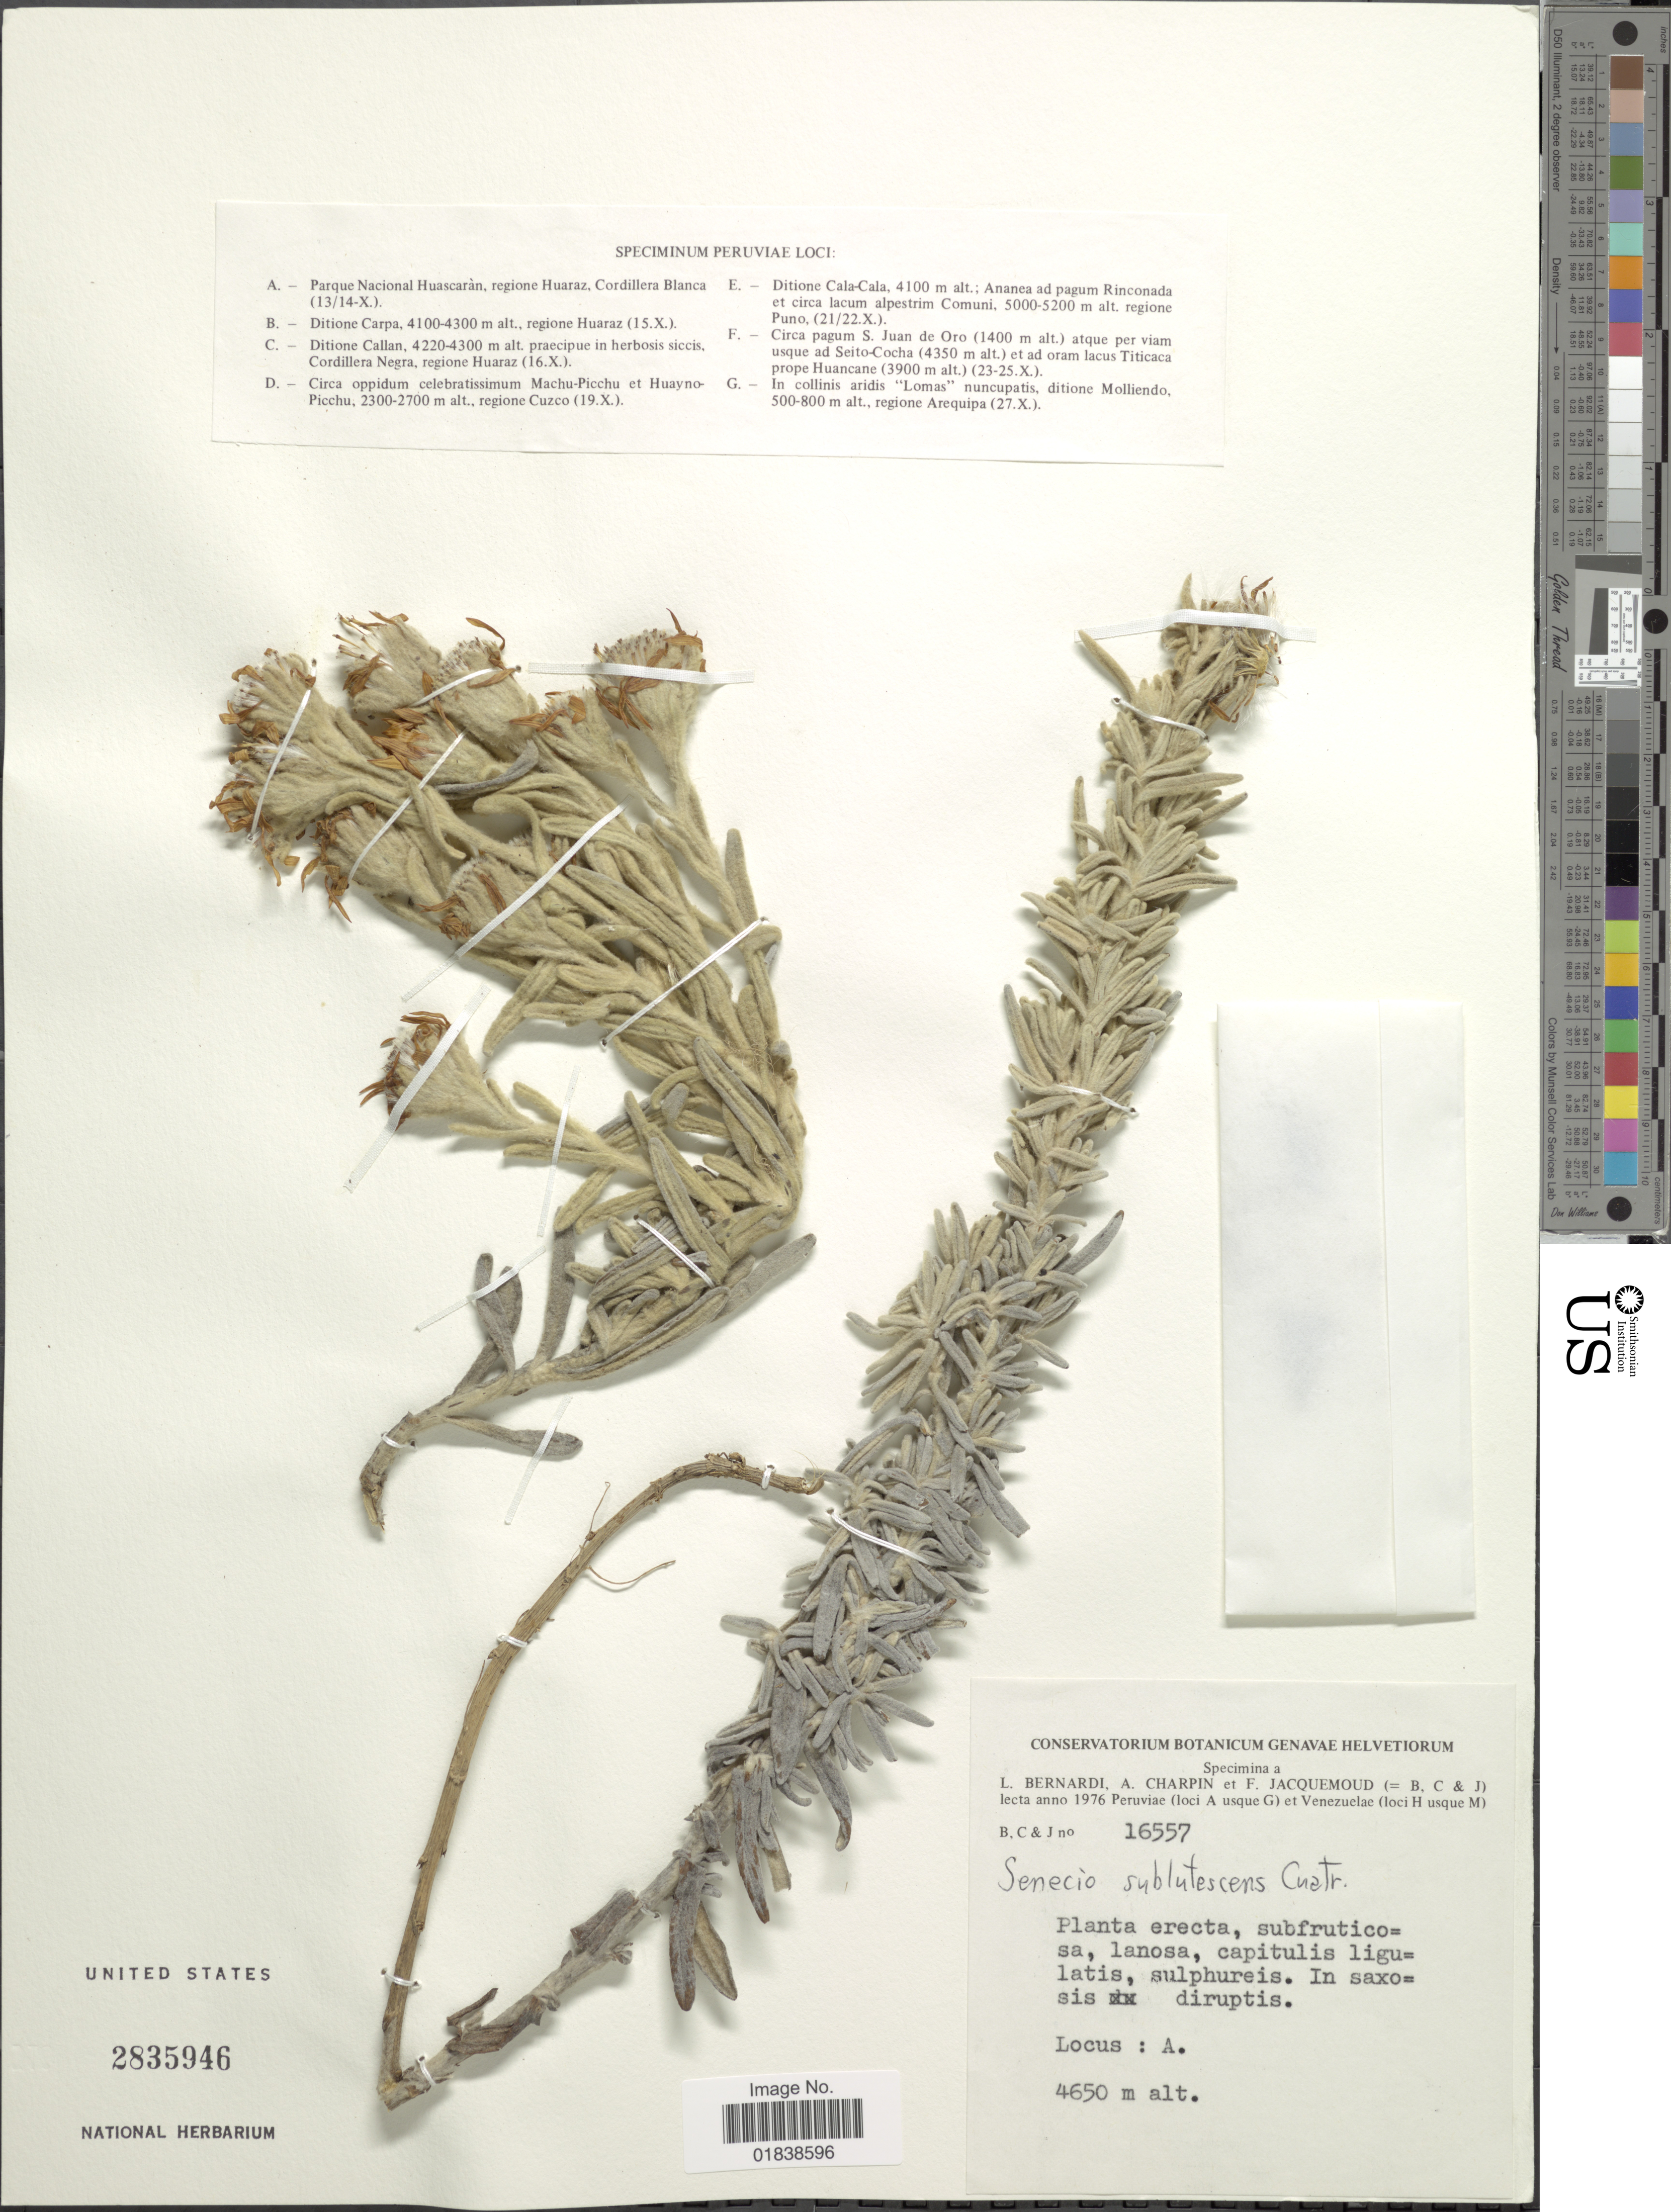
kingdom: Plantae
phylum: Tracheophyta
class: Magnoliopsida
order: Asterales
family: Asteraceae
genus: Senecio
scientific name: Senecio sublutescens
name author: Cuatrec.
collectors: A. Charpin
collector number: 16557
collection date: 1976-10-13/1976-10-14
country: Peru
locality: Parque Nacional Huascaran, regione Huaraz, Cordillera Blanca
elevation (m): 4650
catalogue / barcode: US 2835946